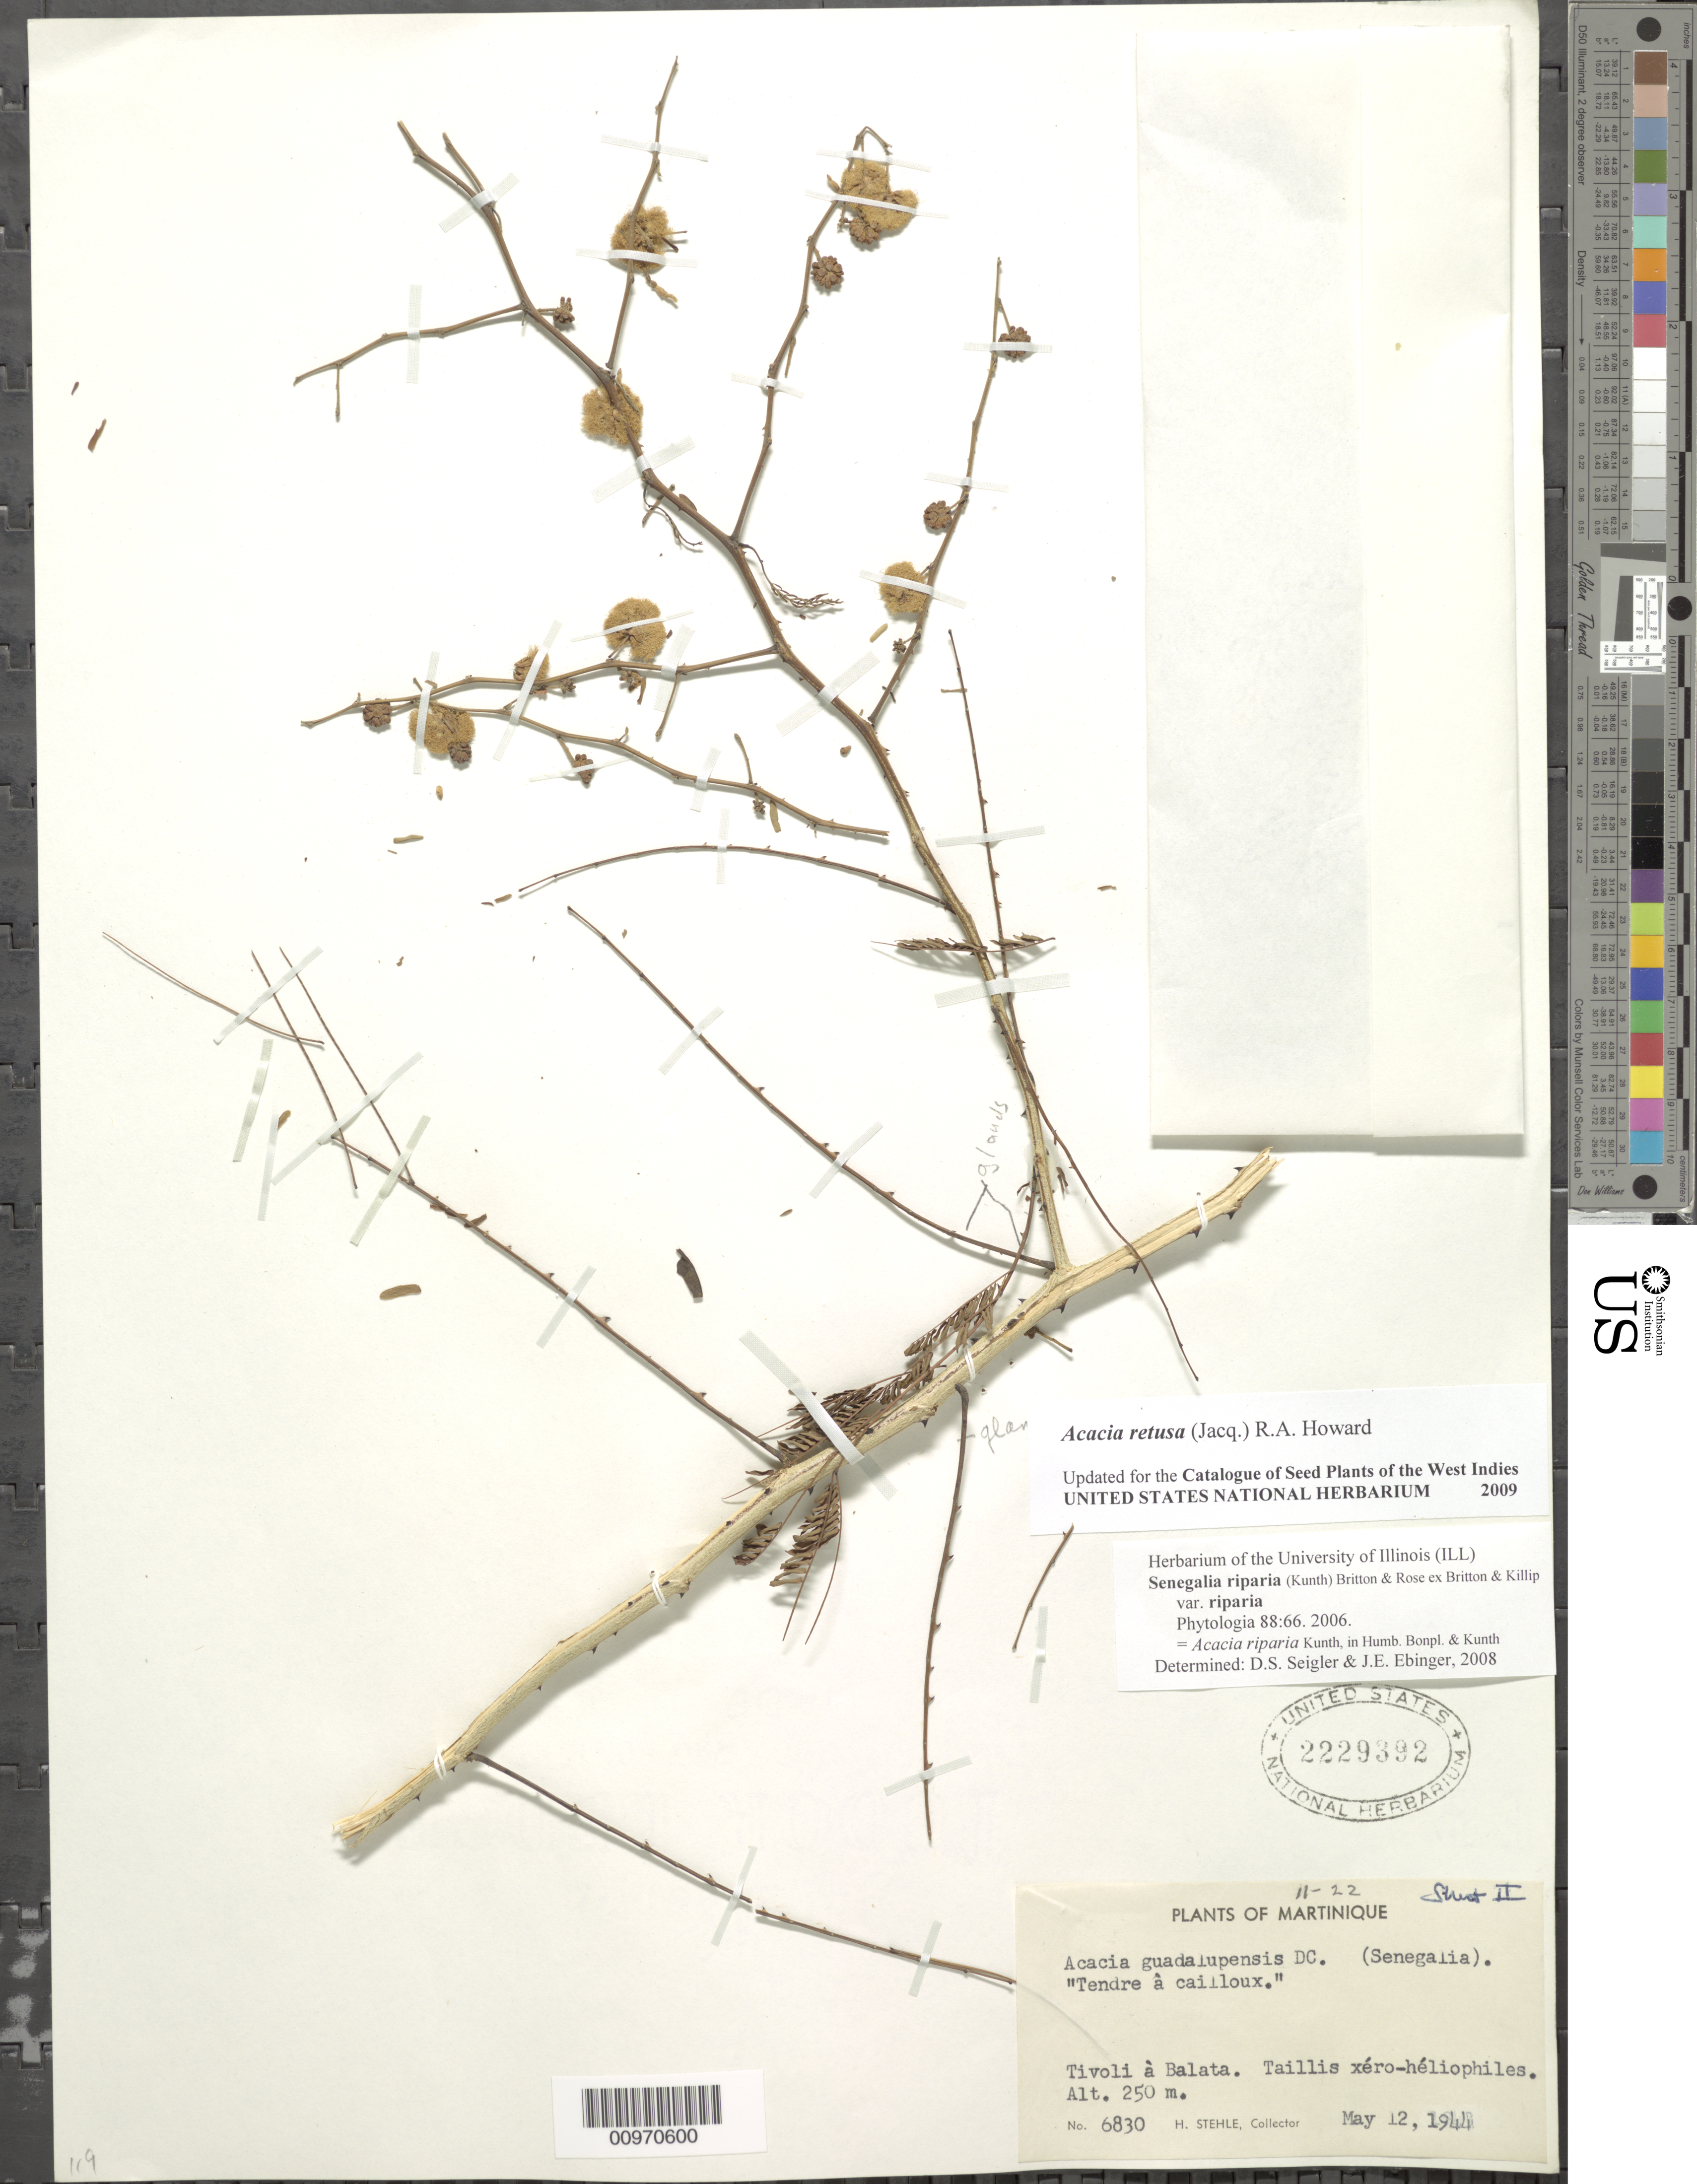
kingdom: Plantae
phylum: Tracheophyta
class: Magnoliopsida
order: Fabales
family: Fabaceae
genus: Senegalia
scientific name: Senegalia riparia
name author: (Kunth) Britton & Rose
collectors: H. Stehlé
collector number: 6830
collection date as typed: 12 May 1944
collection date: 1944-05-12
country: Martinique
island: Martinique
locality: Tivoli à Balata.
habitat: Taillis xéro-héliophiles.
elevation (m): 250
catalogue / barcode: US 2229392